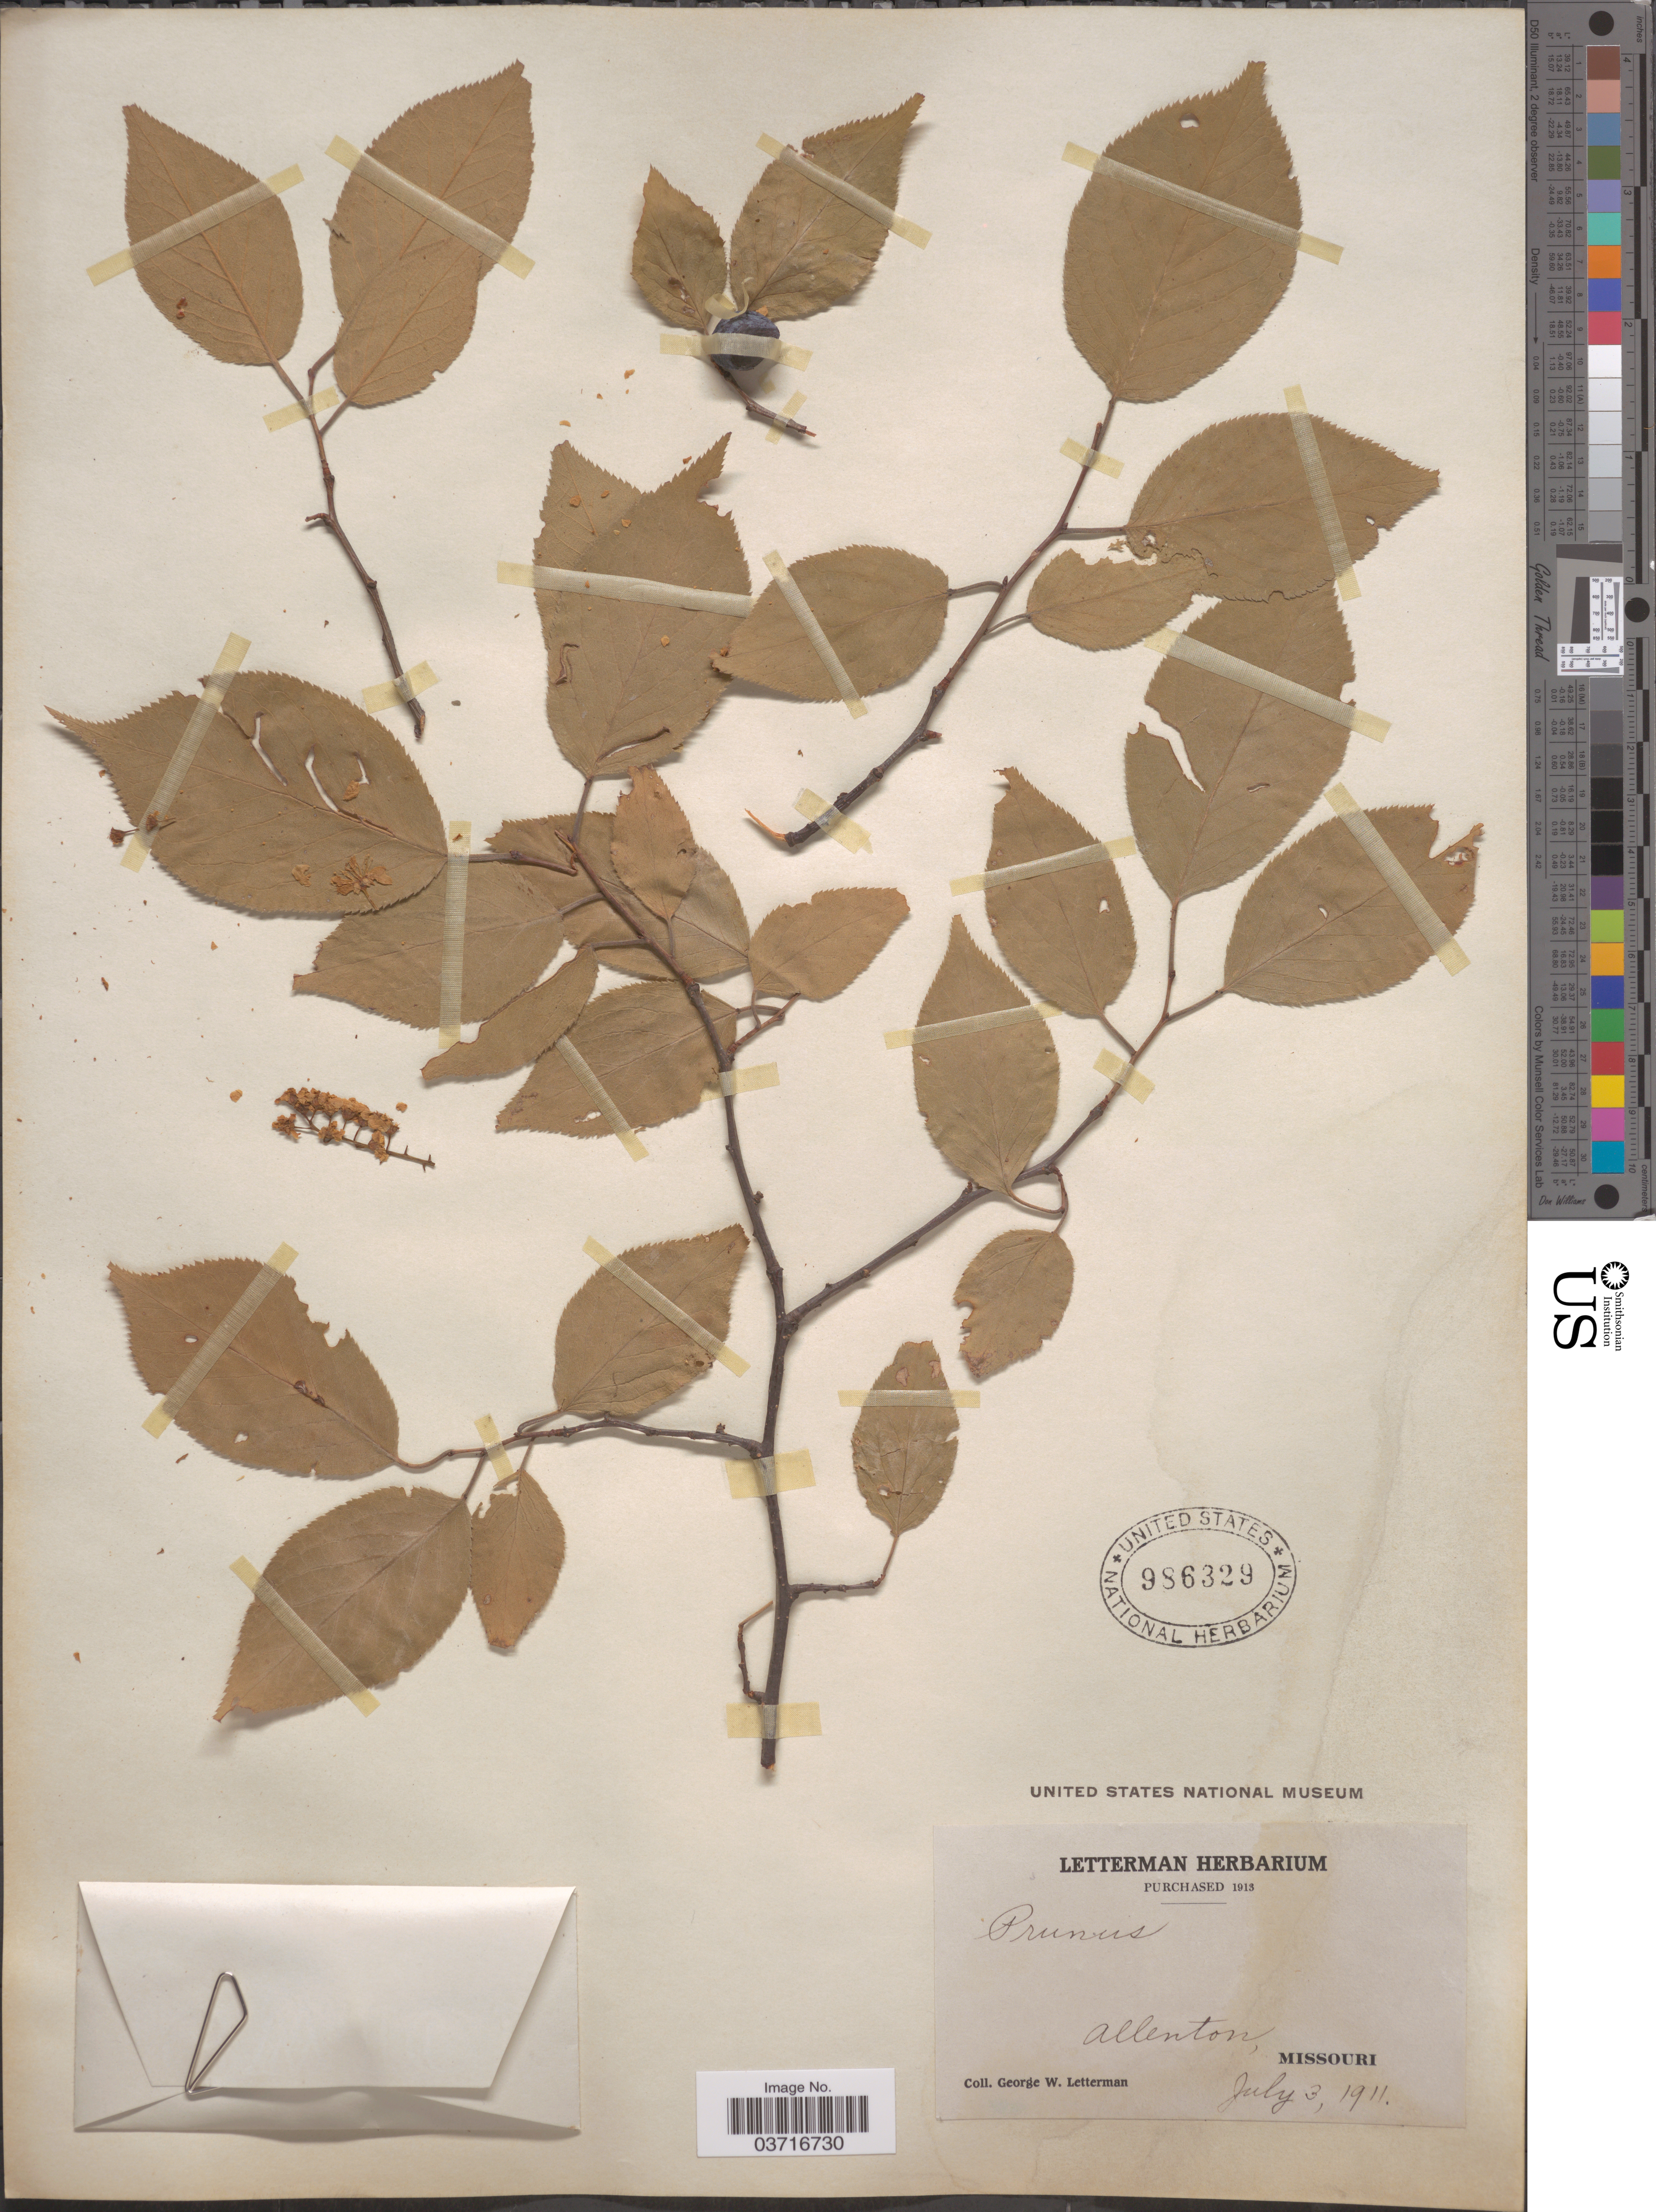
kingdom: Plantae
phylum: Tracheophyta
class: Magnoliopsida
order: Rosales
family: Rosaceae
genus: Prunus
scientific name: Prunus sp.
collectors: G. W. Letterman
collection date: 1911-07-03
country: United States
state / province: Missouri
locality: Allenton.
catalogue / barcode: US 986329